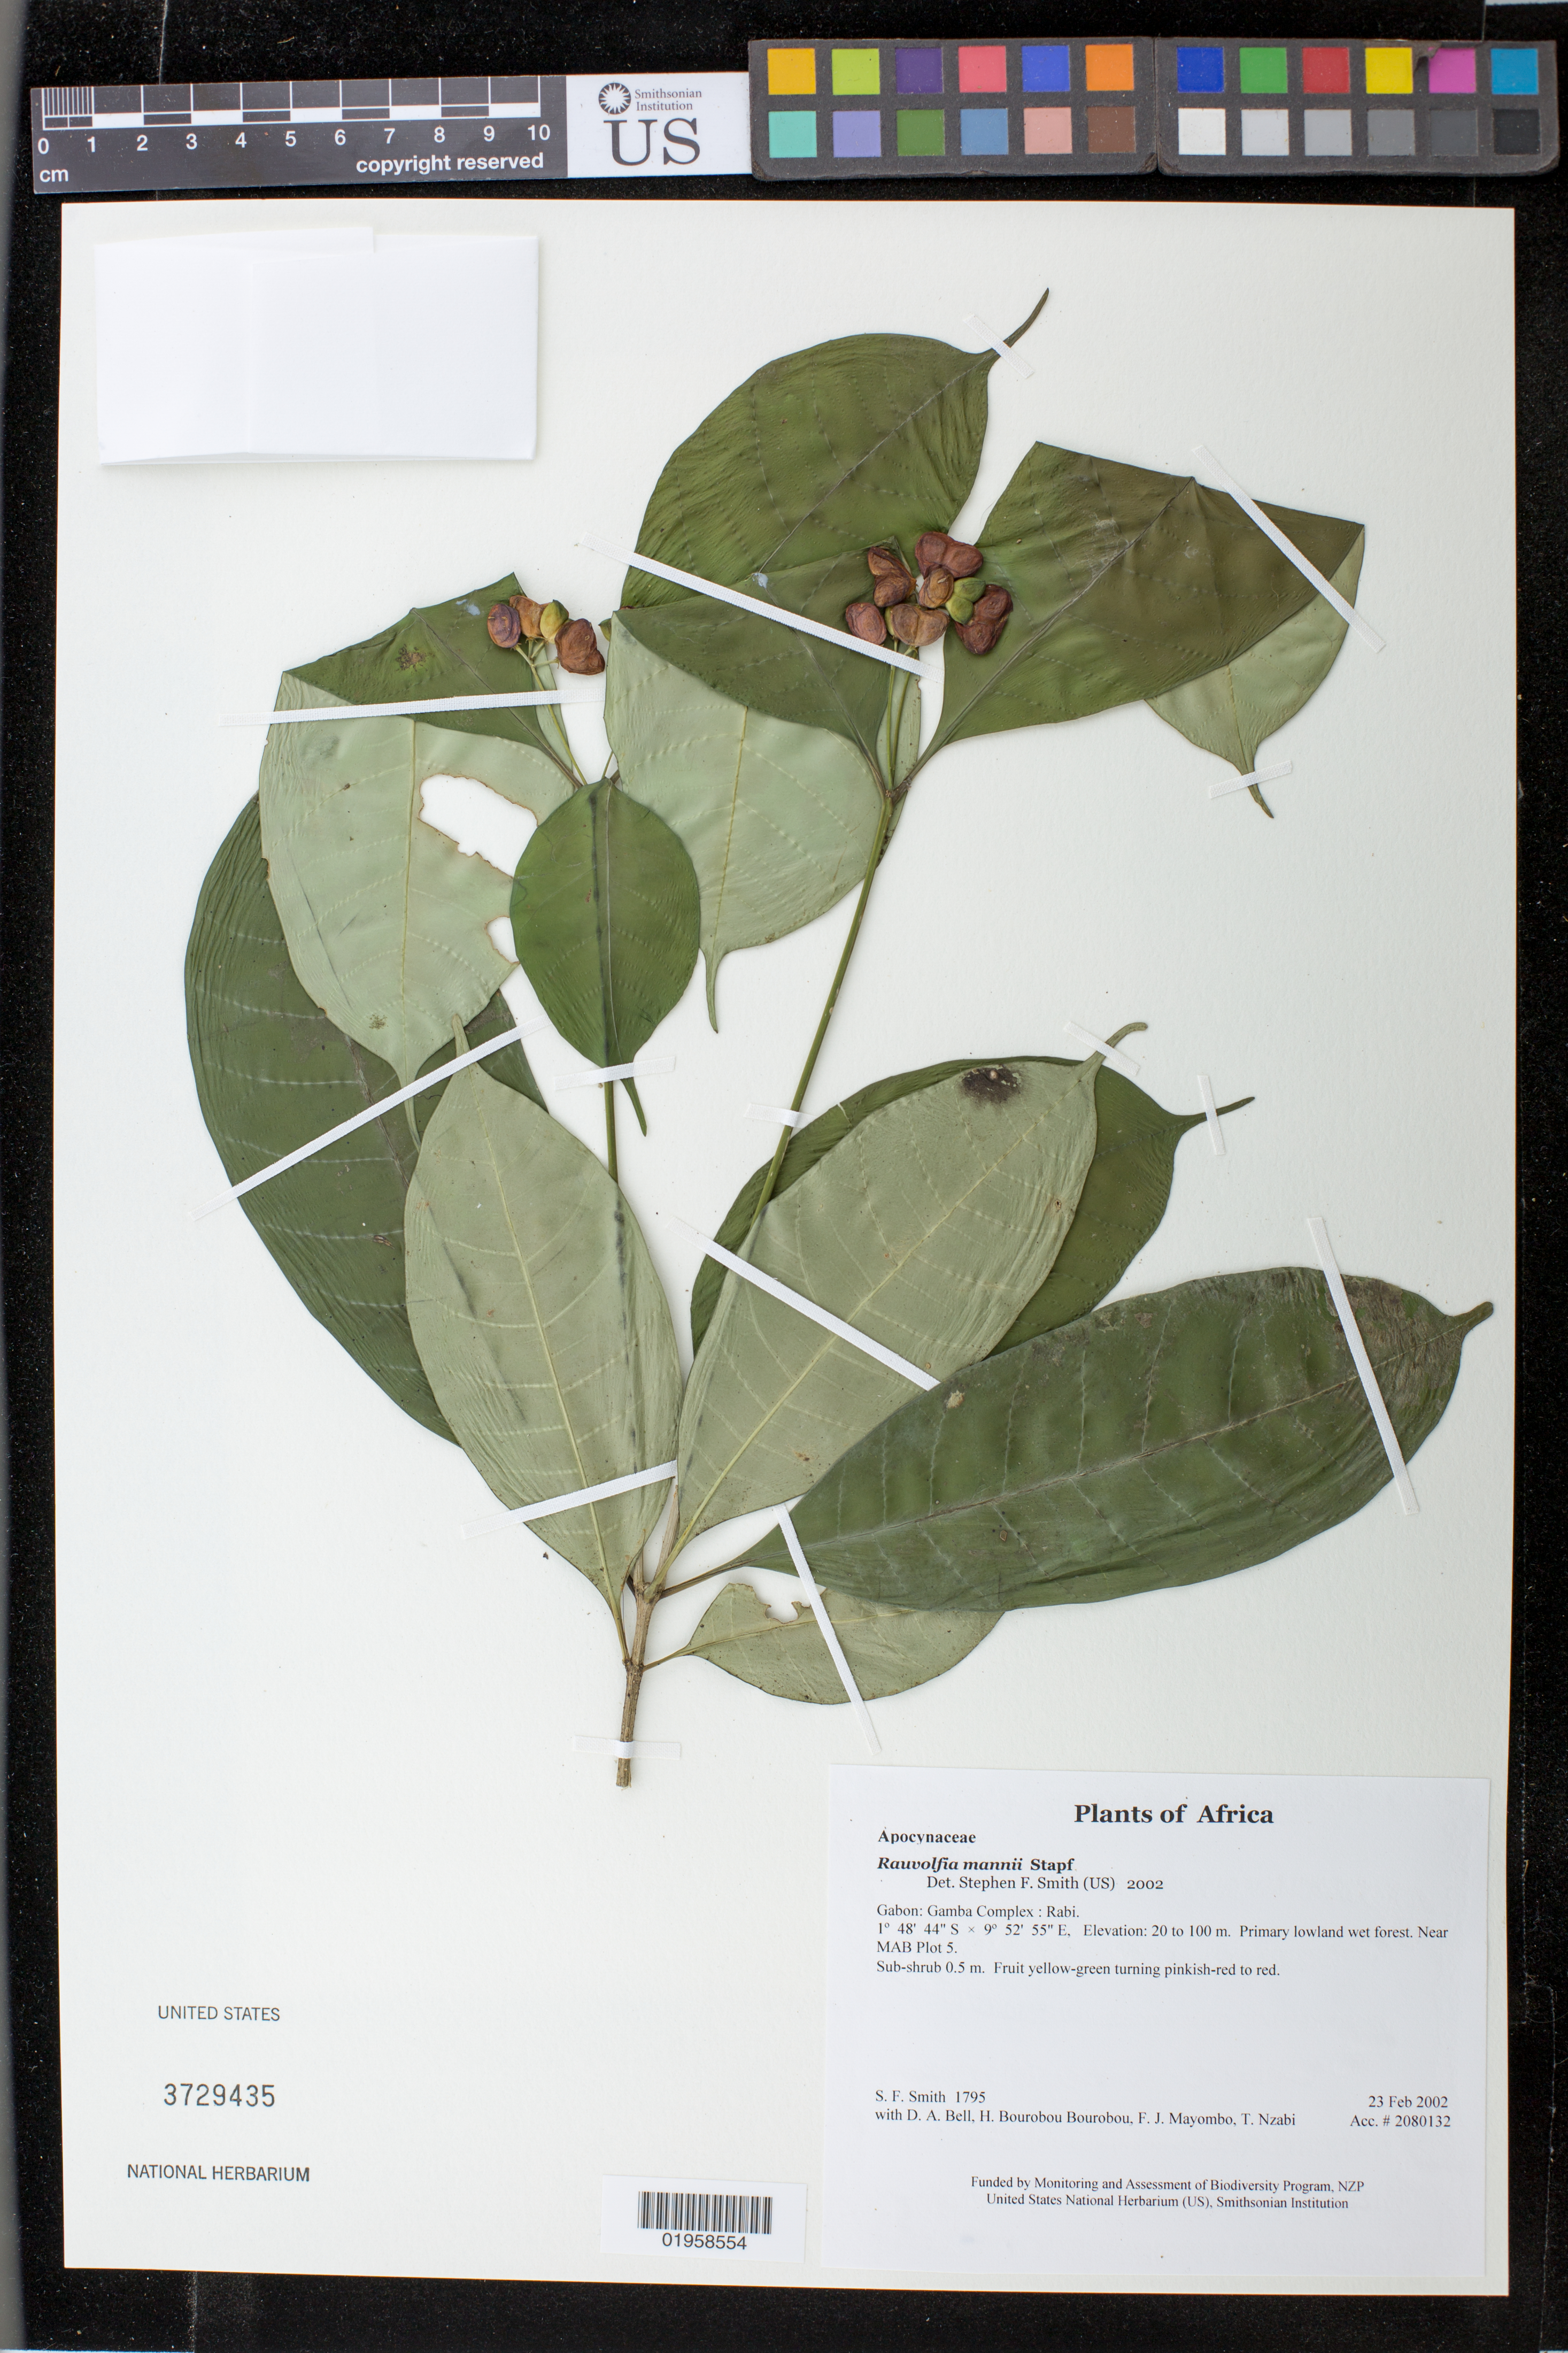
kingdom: Plantae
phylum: Tracheophyta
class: Magnoliopsida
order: Gentianales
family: Apocynaceae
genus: Rauvolfia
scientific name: Rauvolfia mannii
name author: Stapf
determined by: Smith, Stephen F., (US), NMNH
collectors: S.F. Smith, D. A. Bell, H. Bourobou Bourobou & F. J. Mayombo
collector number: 1795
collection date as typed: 23 Feb 2002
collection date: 2002-02-23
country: Gabon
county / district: Gamba Complex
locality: Rabi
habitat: Primary lowland wet forest. Near MAB Plot 5.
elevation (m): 20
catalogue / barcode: US 3729435